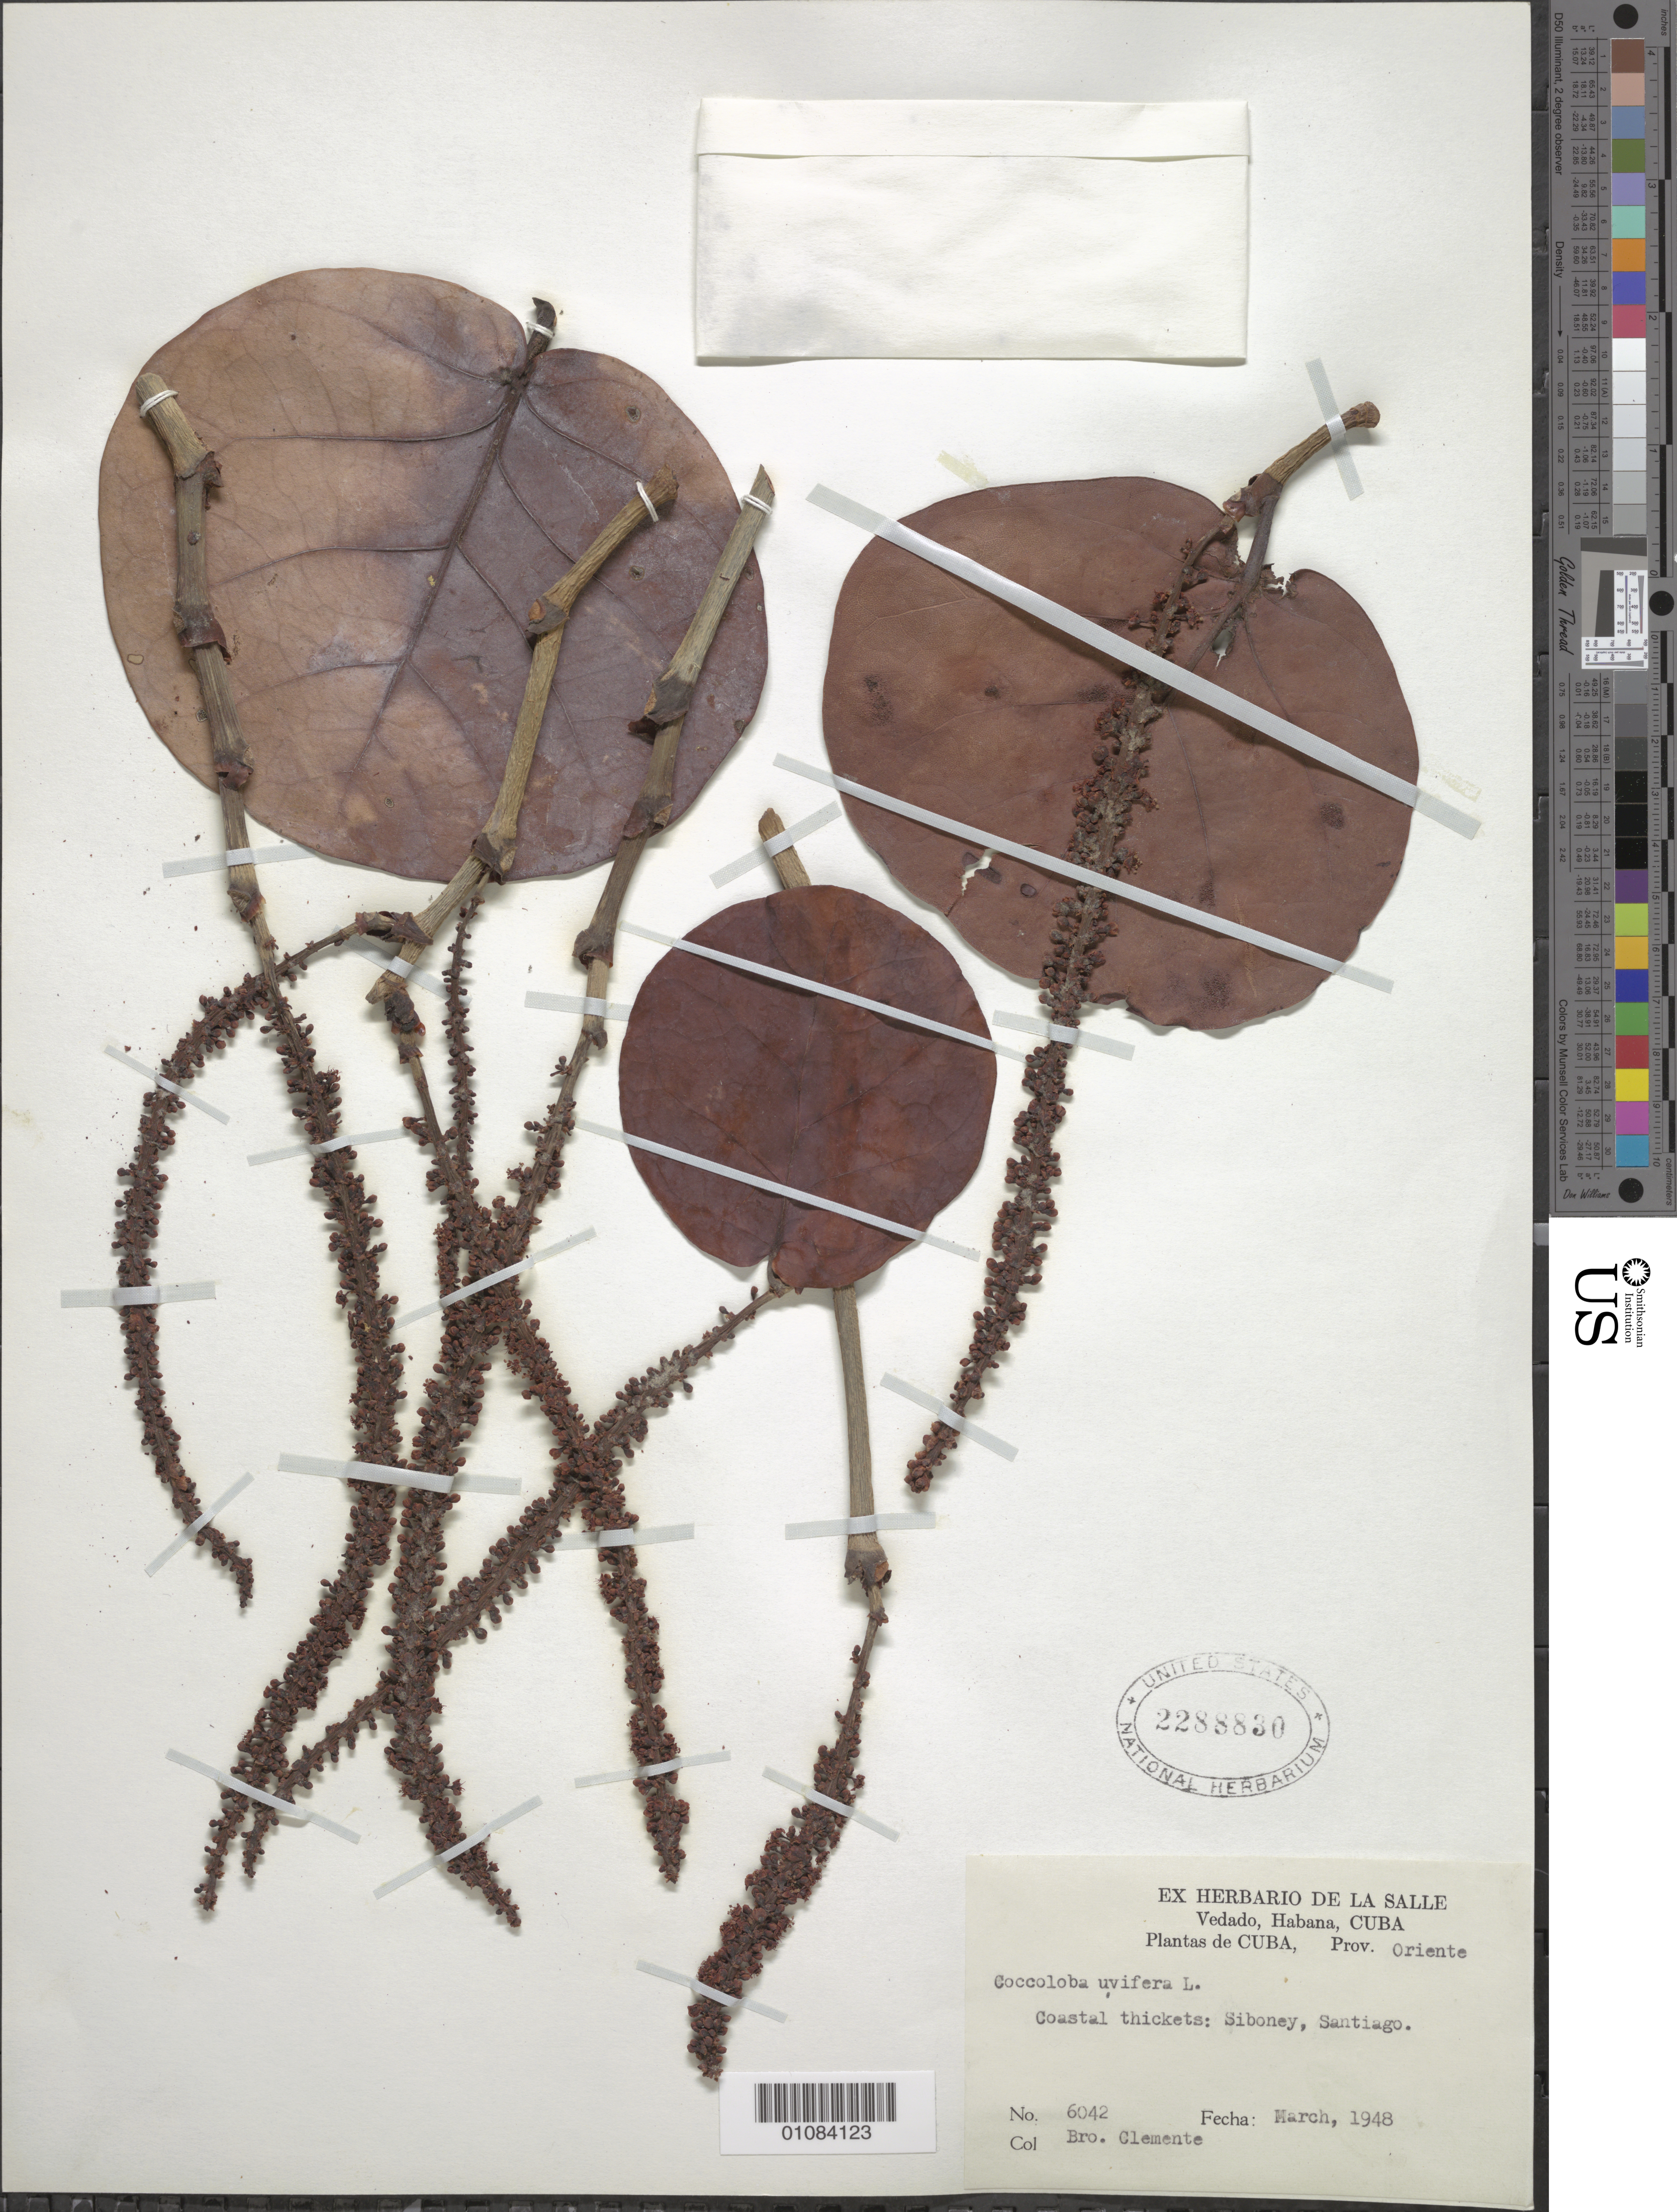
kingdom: Plantae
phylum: Tracheophyta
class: Magnoliopsida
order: Caryophyllales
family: Polygonaceae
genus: Coccoloba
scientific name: Coccoloba uvifera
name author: L.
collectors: Bro. Clemente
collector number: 6042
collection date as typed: Mar 1948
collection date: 1948-03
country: Cuba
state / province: Santiago de Cuba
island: Cuba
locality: Oriente, Santiago, Siboney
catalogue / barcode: US 2288830